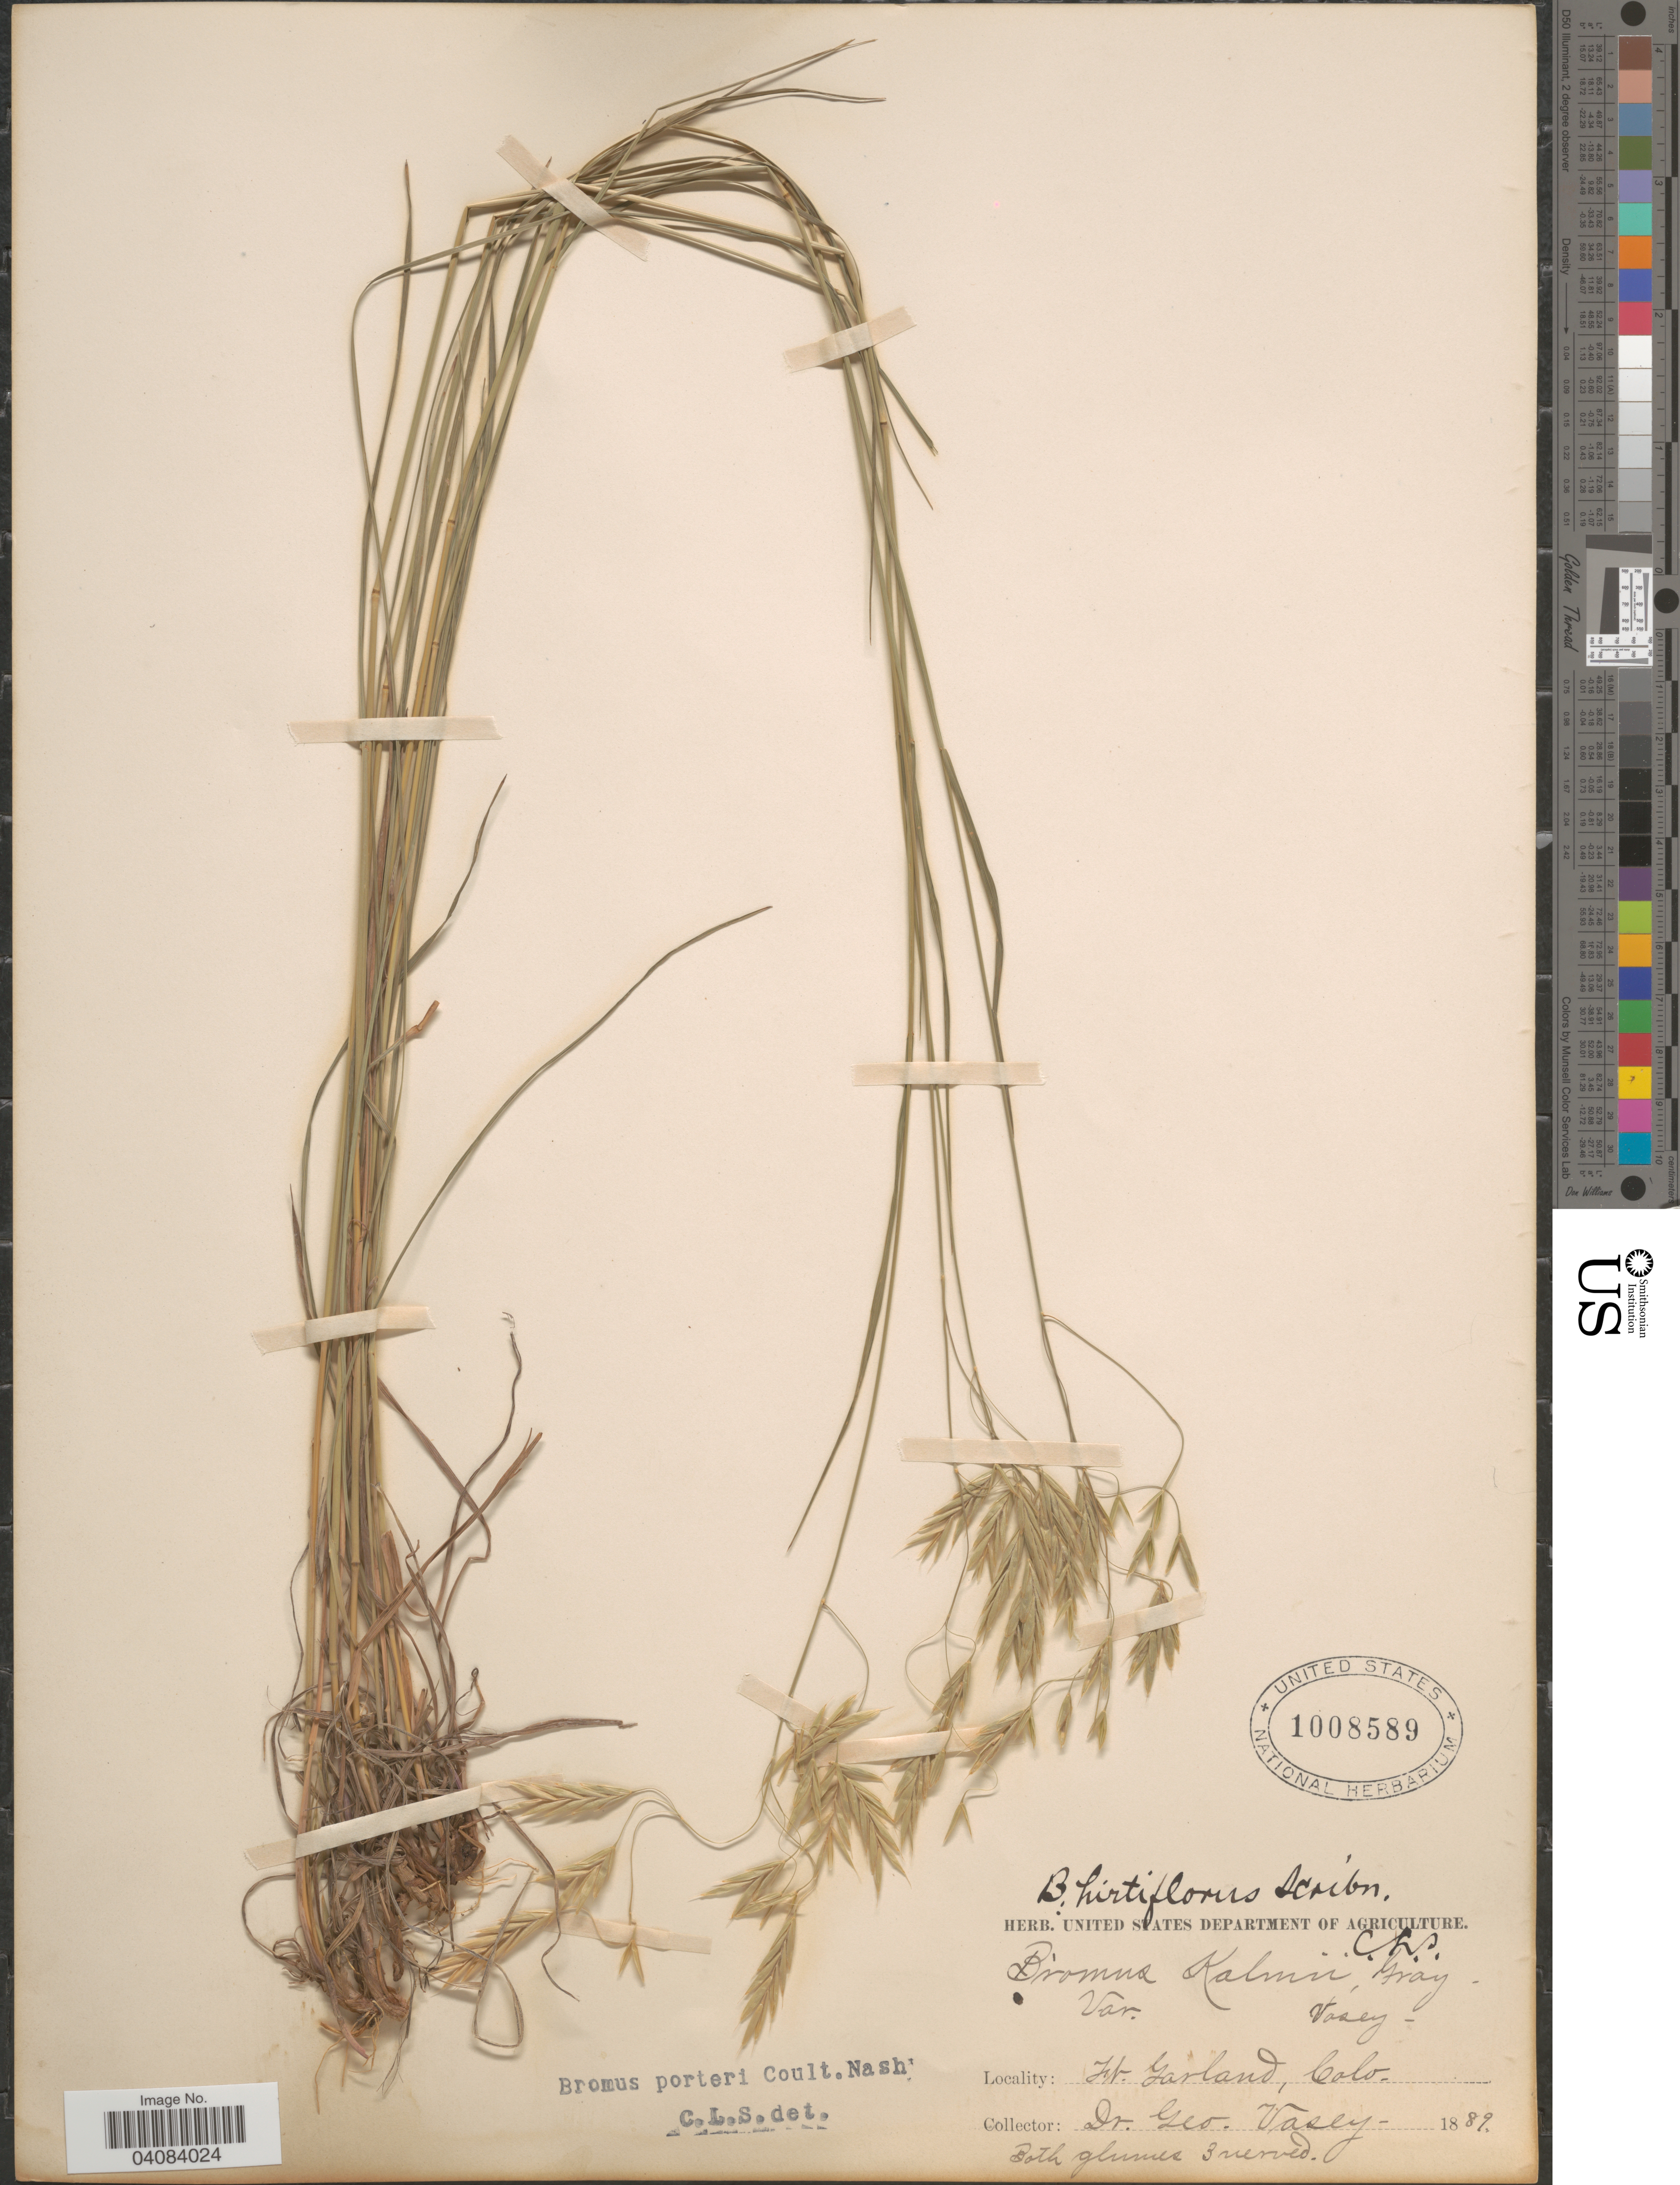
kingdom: Plantae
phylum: Tracheophyta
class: Liliopsida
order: Poales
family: Poaceae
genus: Bromus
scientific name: Bromus porteri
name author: (J.M. Coult.) Nash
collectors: G. R. Vasey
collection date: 1889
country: United States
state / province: Colorado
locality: Ft. Garland.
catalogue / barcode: US 1008589